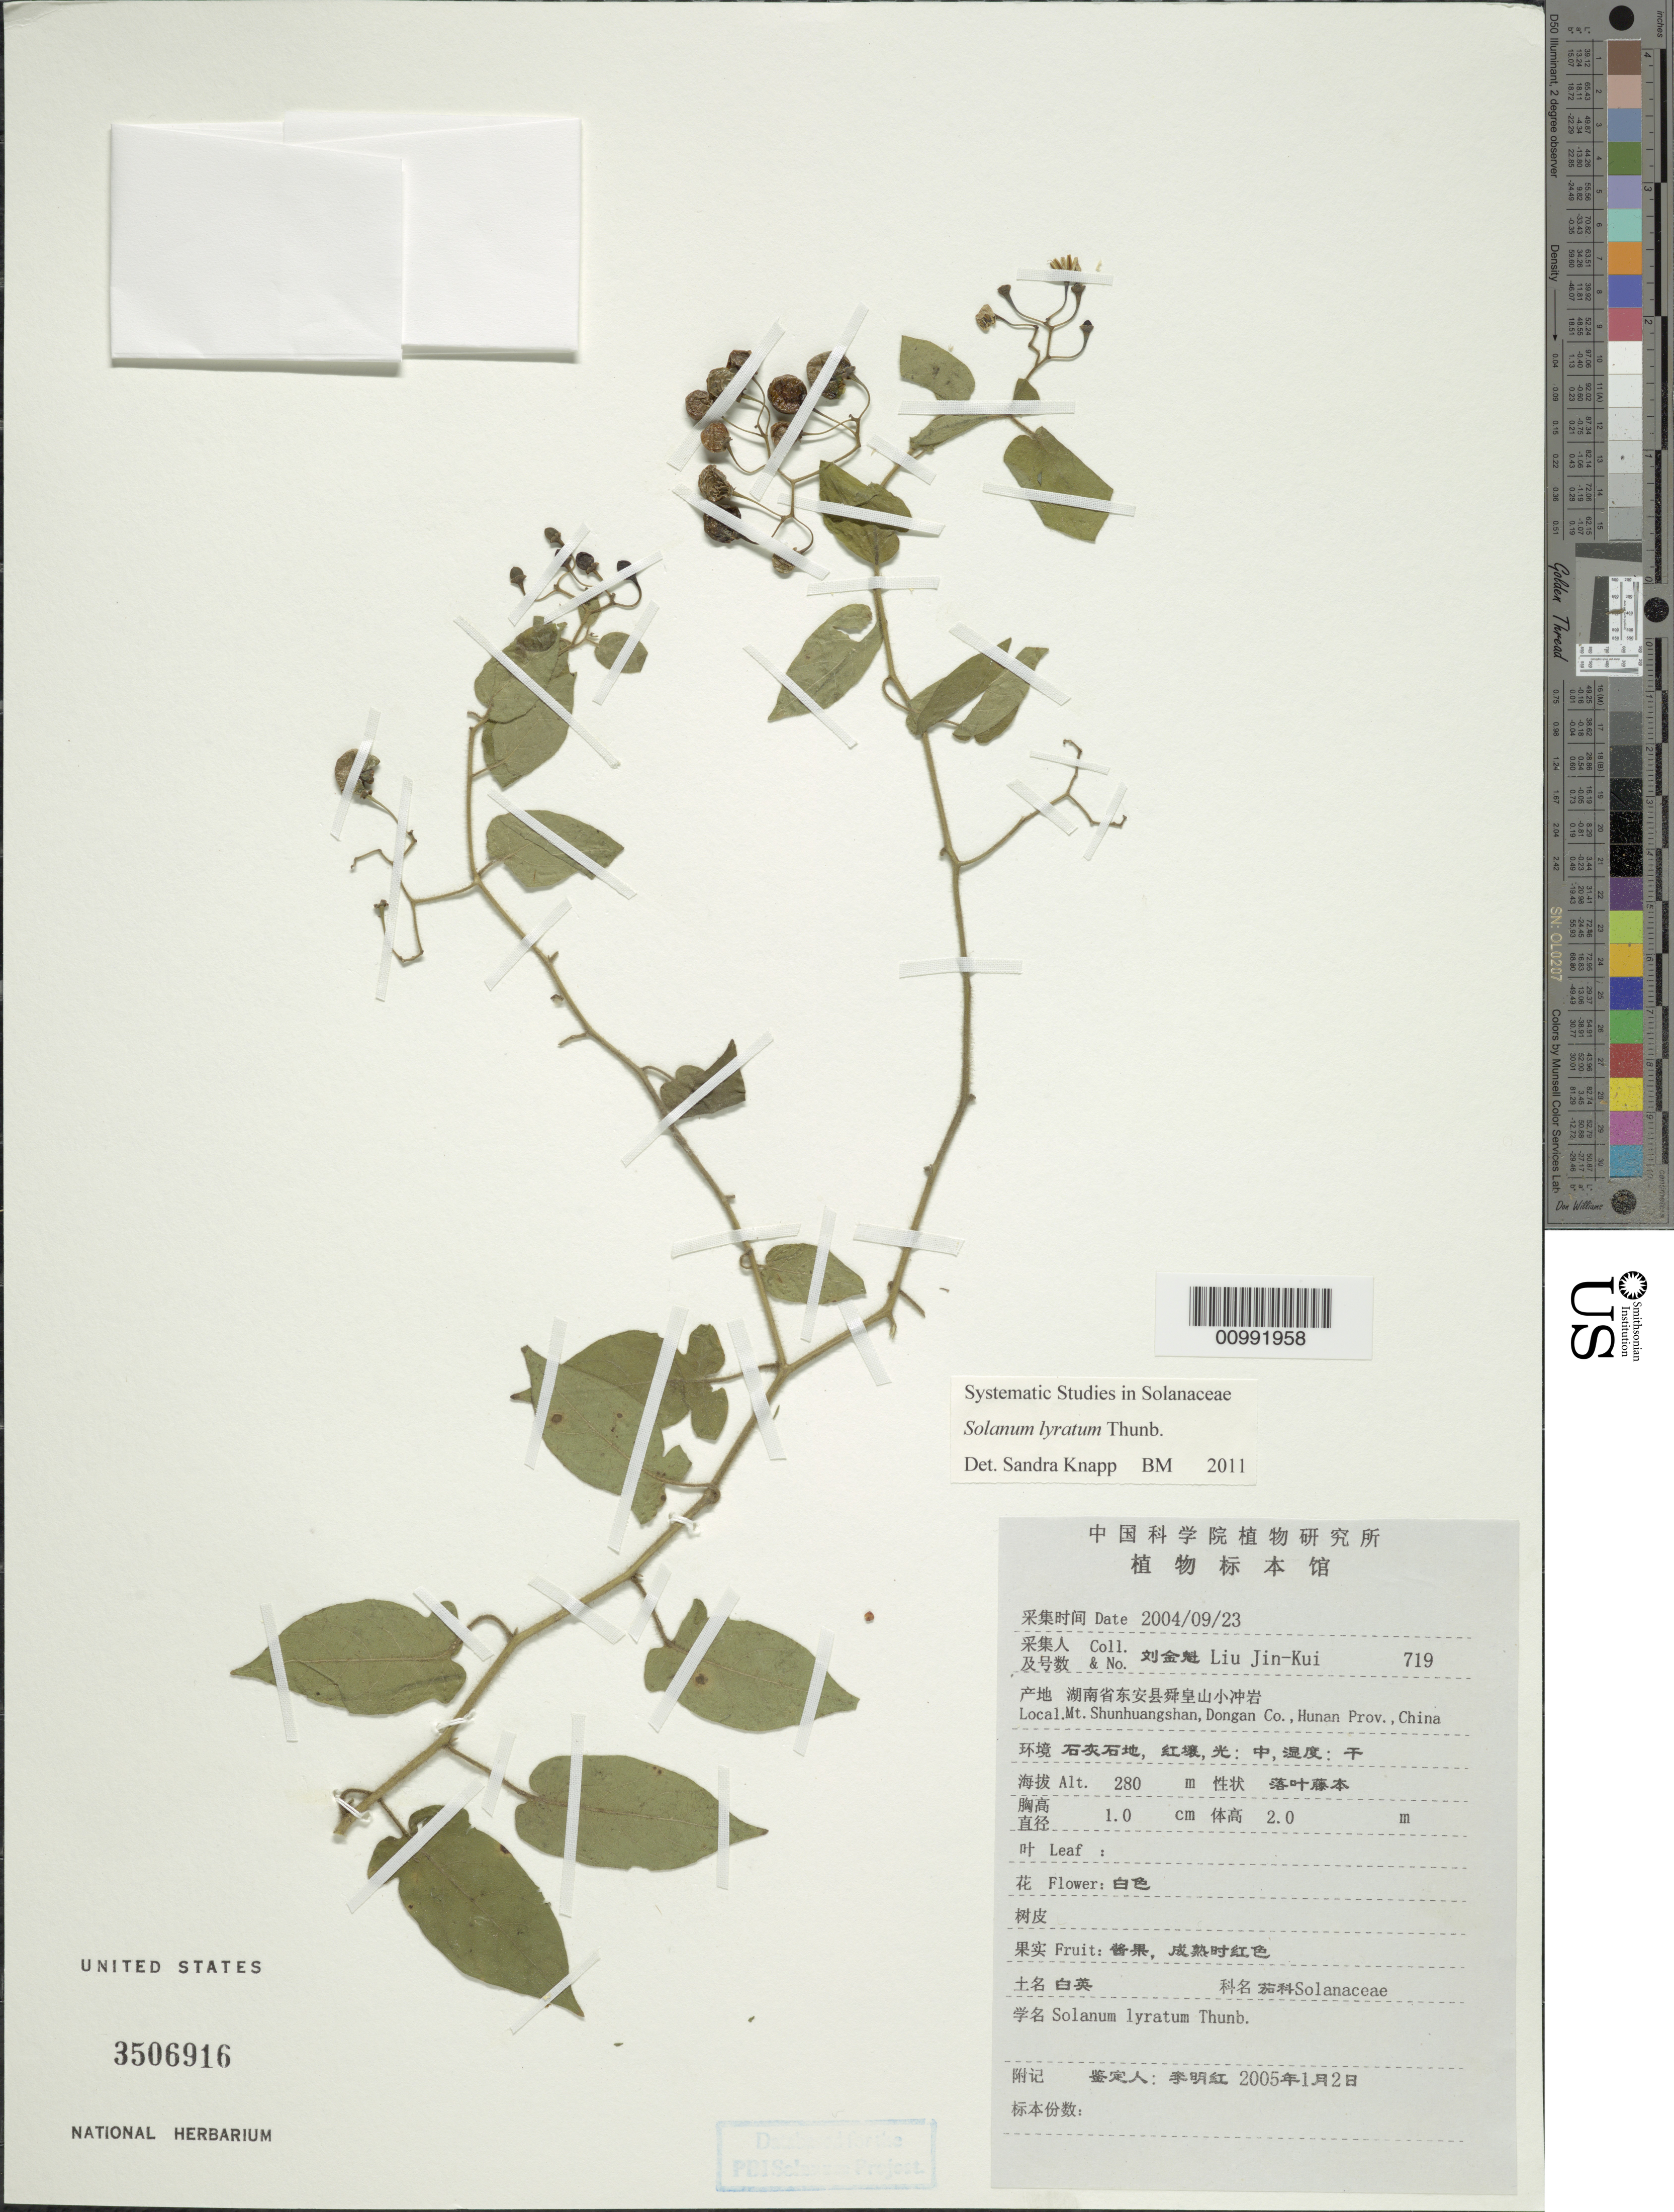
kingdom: Plantae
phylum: Tracheophyta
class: Magnoliopsida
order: Solanales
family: Solanaceae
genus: Solanum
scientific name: Solanum lyratum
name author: Thunb.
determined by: Knapp, S. D.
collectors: Liu Jin-Kui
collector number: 719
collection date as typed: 23 Sep 2004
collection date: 2004-09-23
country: China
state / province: Hunan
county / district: Dongan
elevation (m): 280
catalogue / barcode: US 3506916